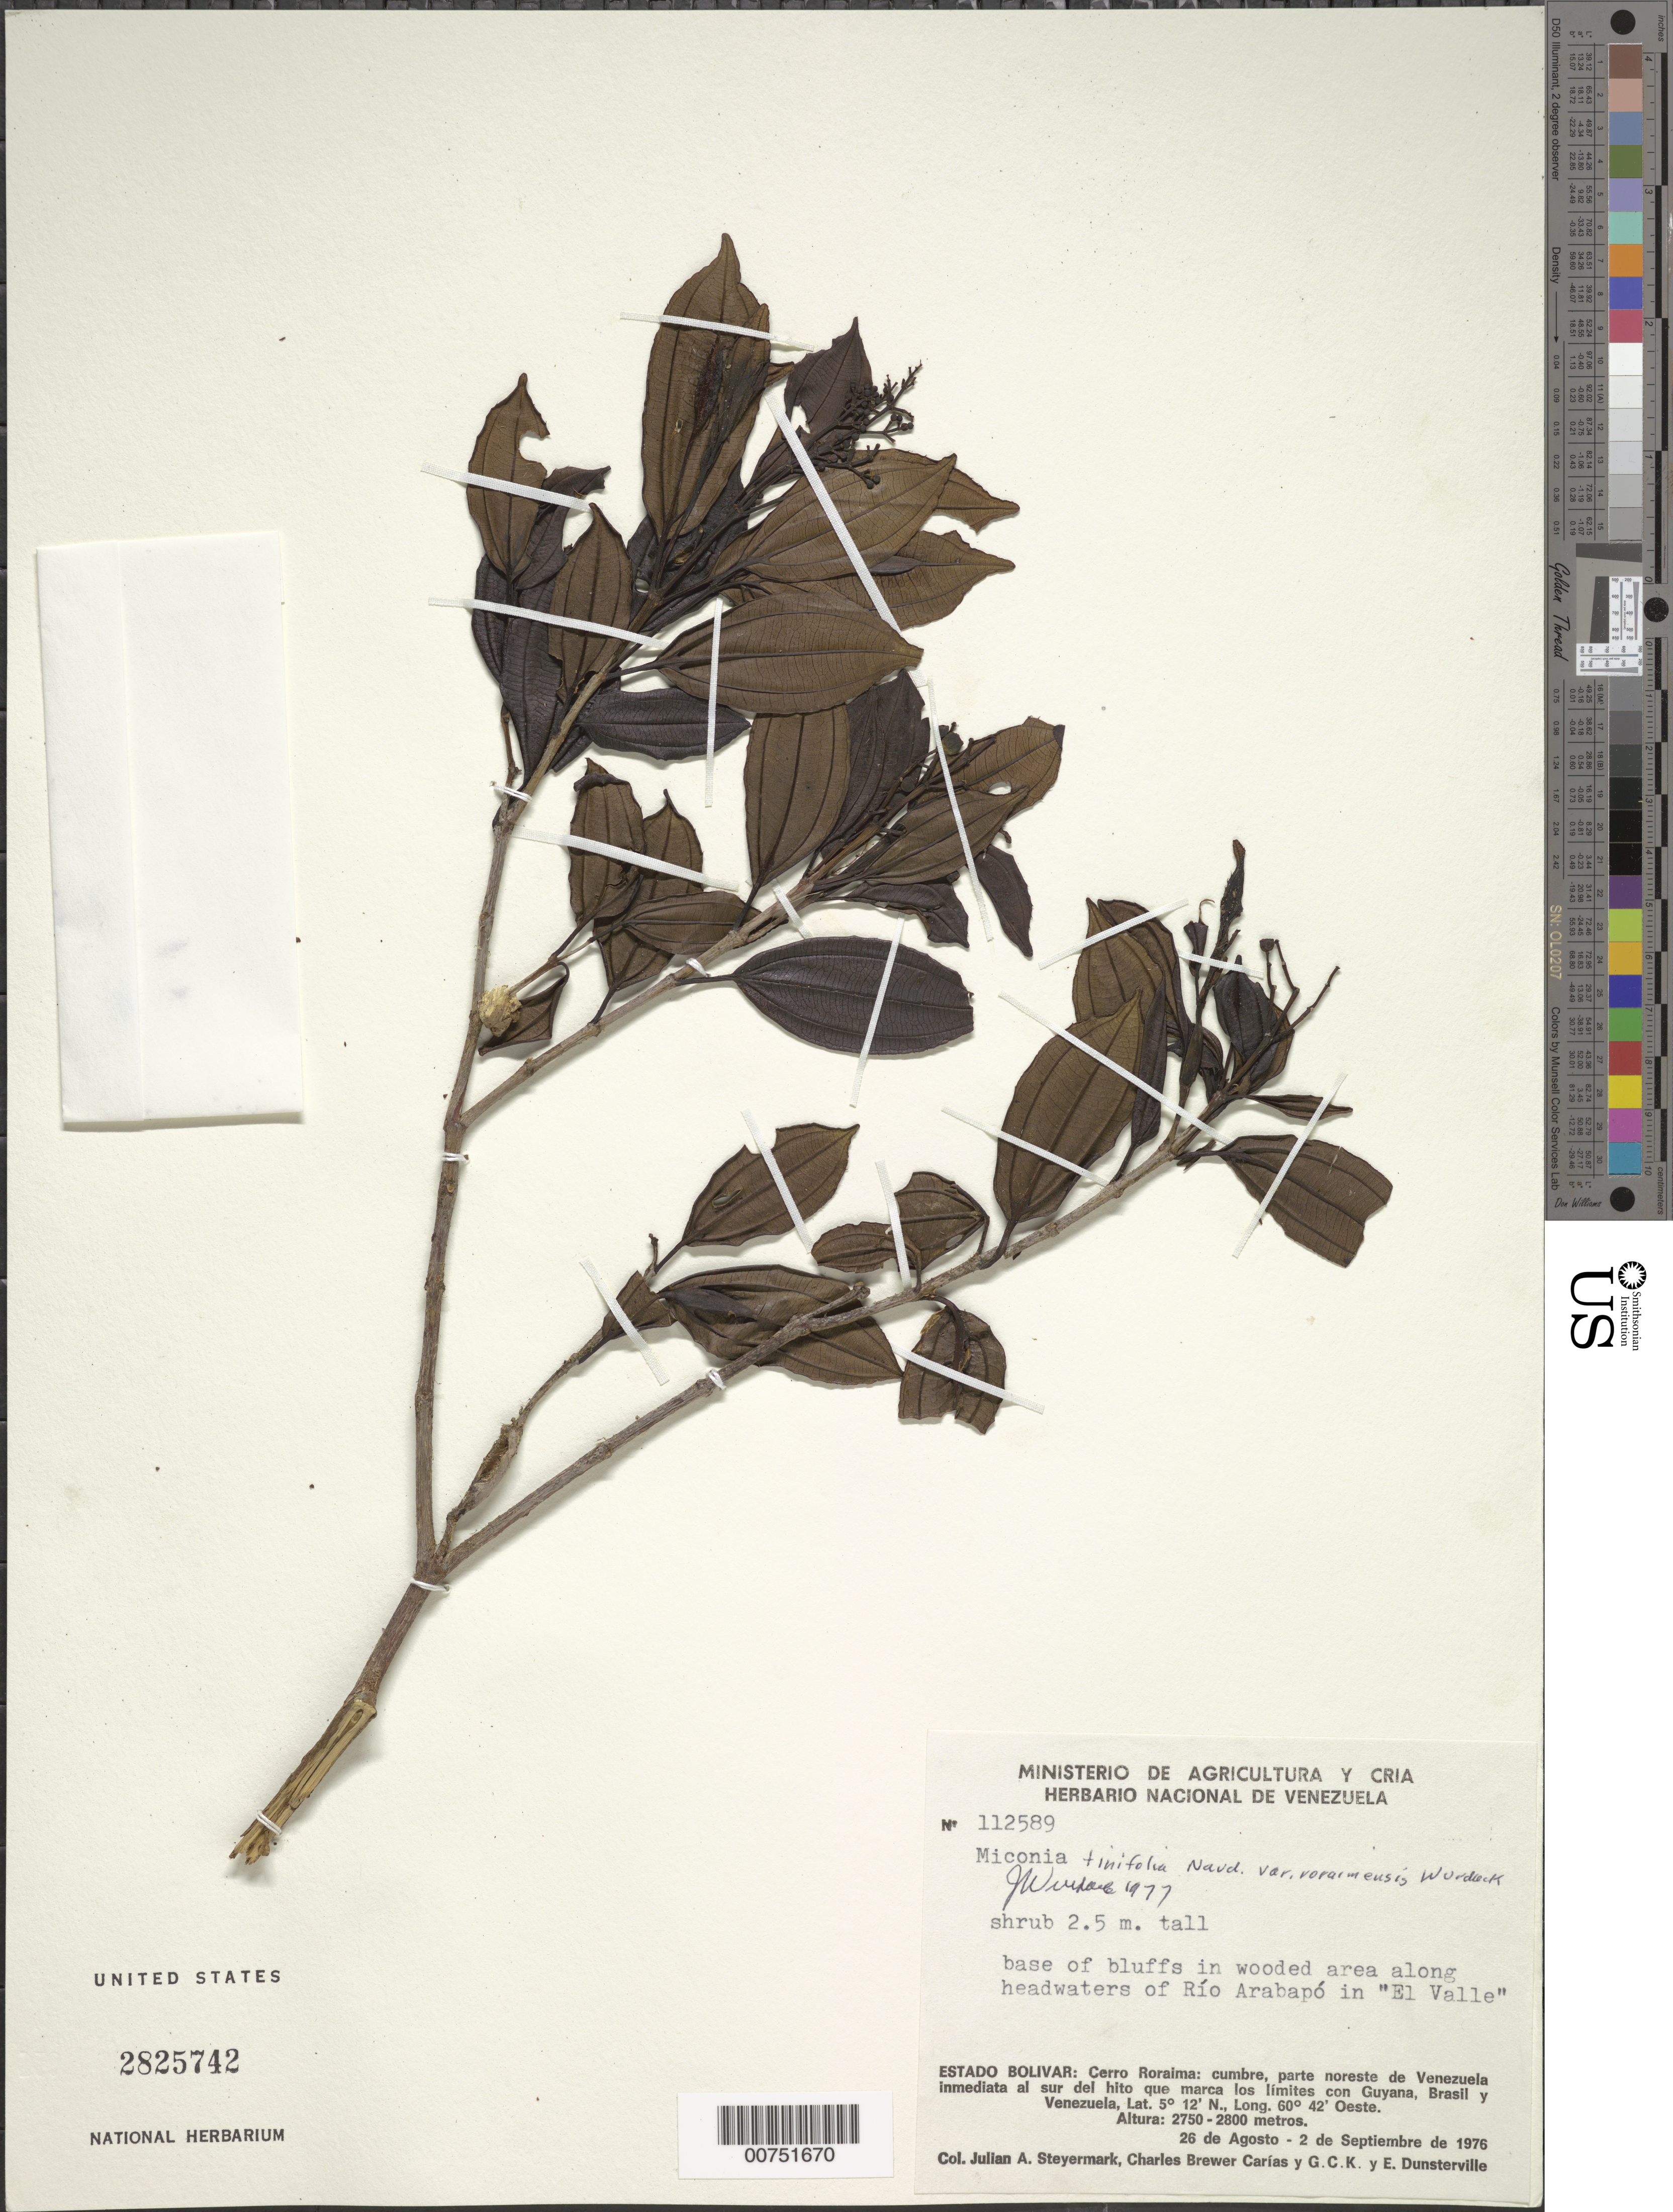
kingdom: Plantae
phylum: Tracheophyta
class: Magnoliopsida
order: Myrtales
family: Melastomataceae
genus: Miconia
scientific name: Miconia tinifolia var. roraimensis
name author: Wurdack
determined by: Wurdack, John J., (US), US (UNITED STATES)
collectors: J. Steyermark, C. Brewer-Carias, G. C. K. Dunsterville & E. Dunsterville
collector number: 112589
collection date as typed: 26-Aug-76 to 2-Sep-76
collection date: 1976-08-26/1976-09-02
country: Venezuela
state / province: Bolívar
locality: Cerro Roraima: cumbre, parte NO de Venezuela immediata al sur del hito que marca los limites con Guyana, Brasil y Venezuela, in "El Valle", headwaters of Río Arabapó.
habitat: Base of bluffs in wooded area along headwaters of Rio Arobapo in "El Valle"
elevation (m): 2750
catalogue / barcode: US 2825742